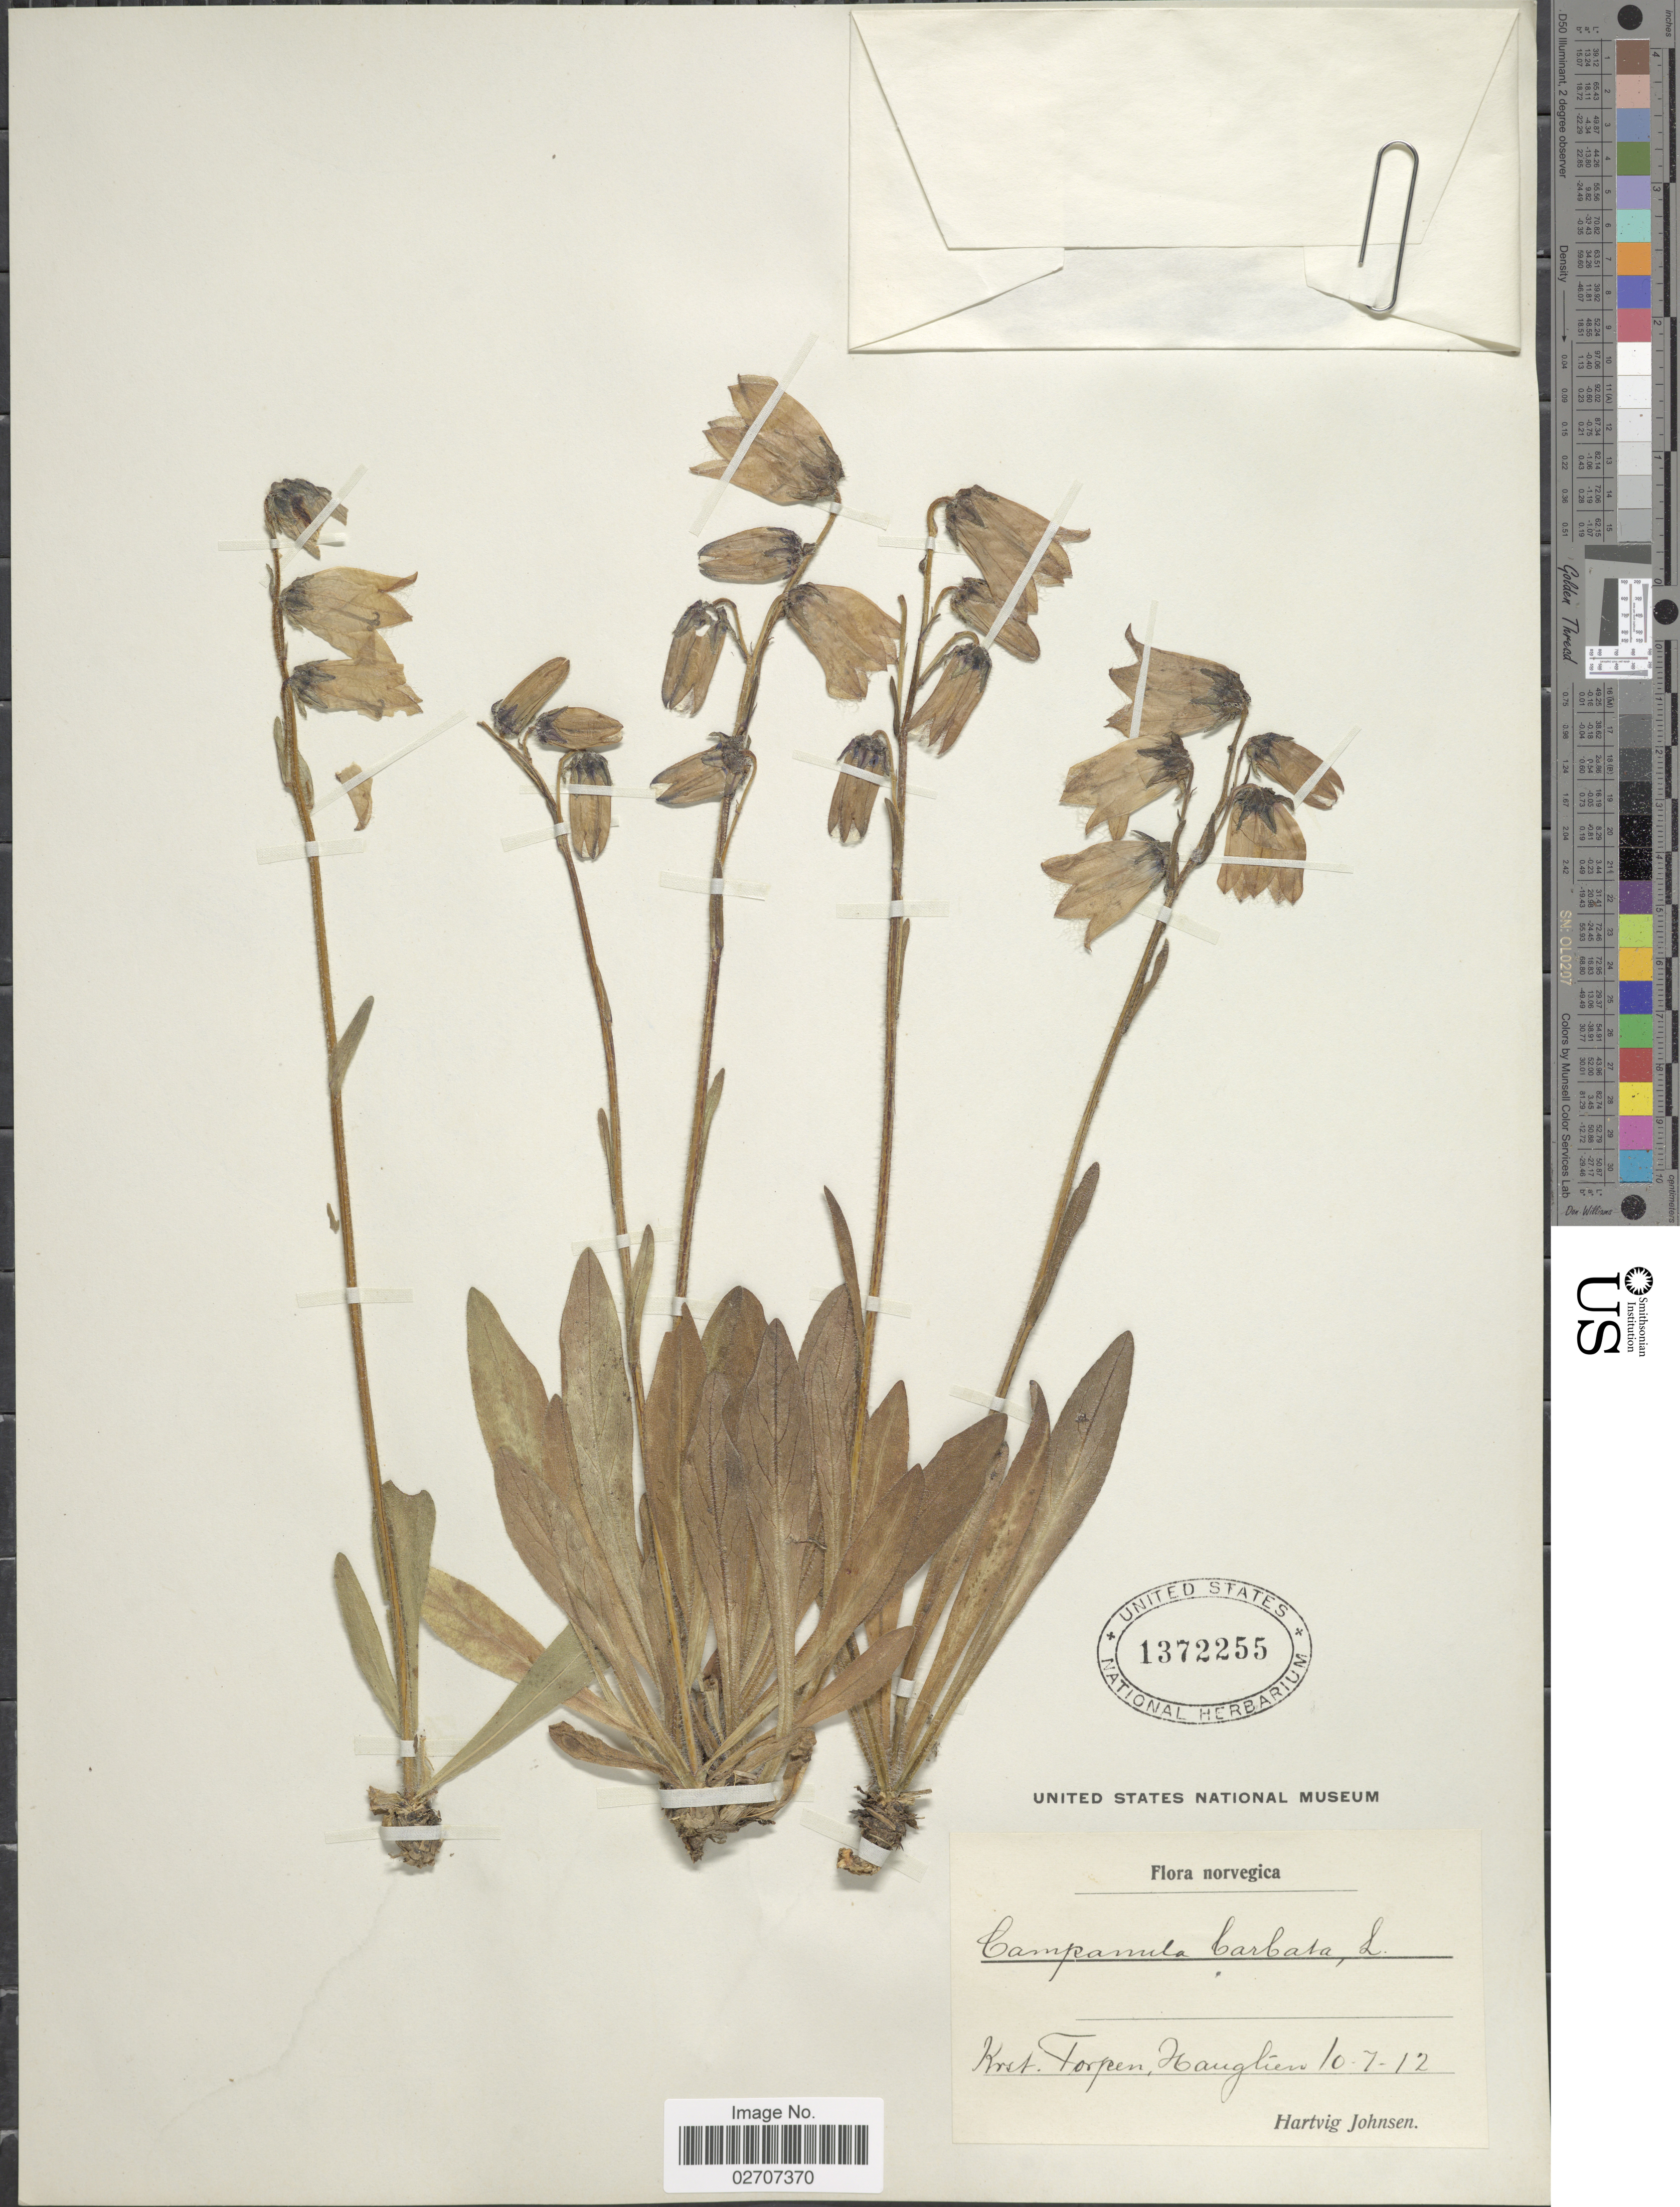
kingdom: Plantae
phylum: Tracheophyta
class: Magnoliopsida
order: Asterales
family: Campanulaceae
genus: Campanula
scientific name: Campanula barbata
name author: L.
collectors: H. Johnsen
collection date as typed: Transcribed d/m/y: 10/7/12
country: Norway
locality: Norvegica, Krst. Torpen, Hauglien.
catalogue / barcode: US 1372255